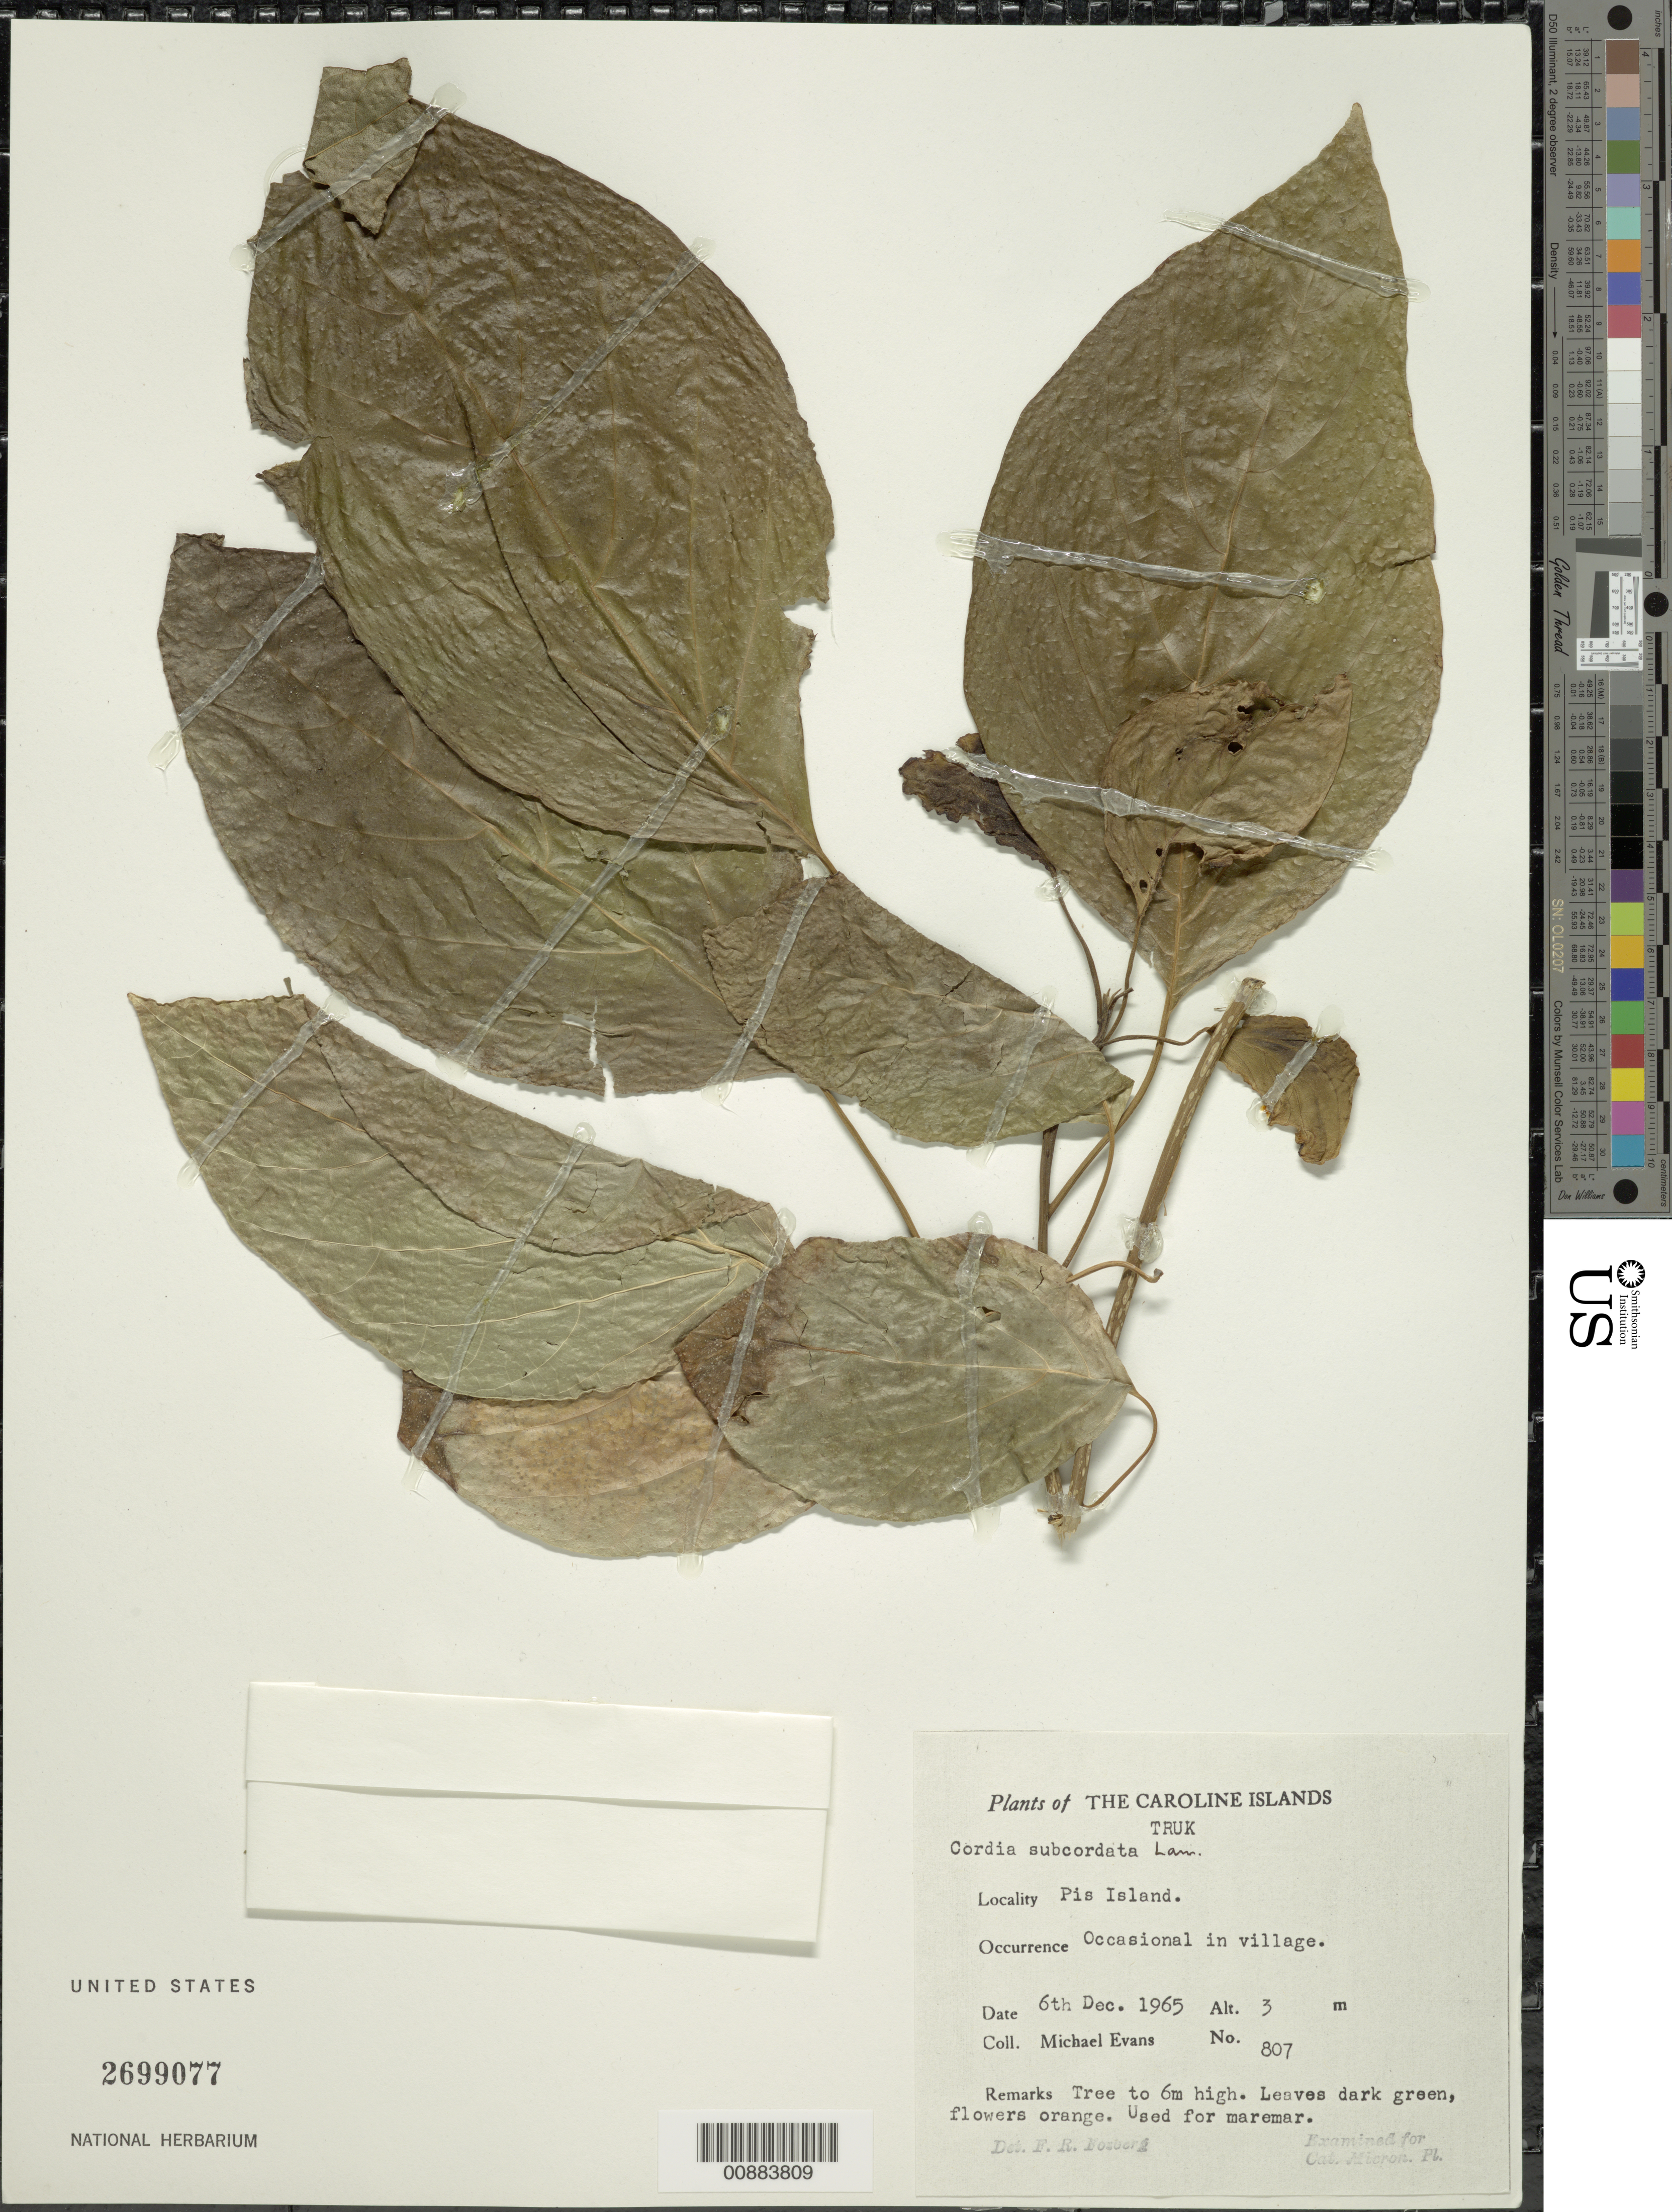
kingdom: Plantae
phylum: Tracheophyta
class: Magnoliopsida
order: Boraginales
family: Cordiaceae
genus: Cordia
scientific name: Cordia subcordata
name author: Lam.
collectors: M. Evans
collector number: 807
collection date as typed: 06 Dec 1965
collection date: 1965-12-06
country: Micronesia, Federated States of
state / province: Truk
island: Losap Atoll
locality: Pis Islet.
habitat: Occasional in village.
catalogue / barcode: US 2699077